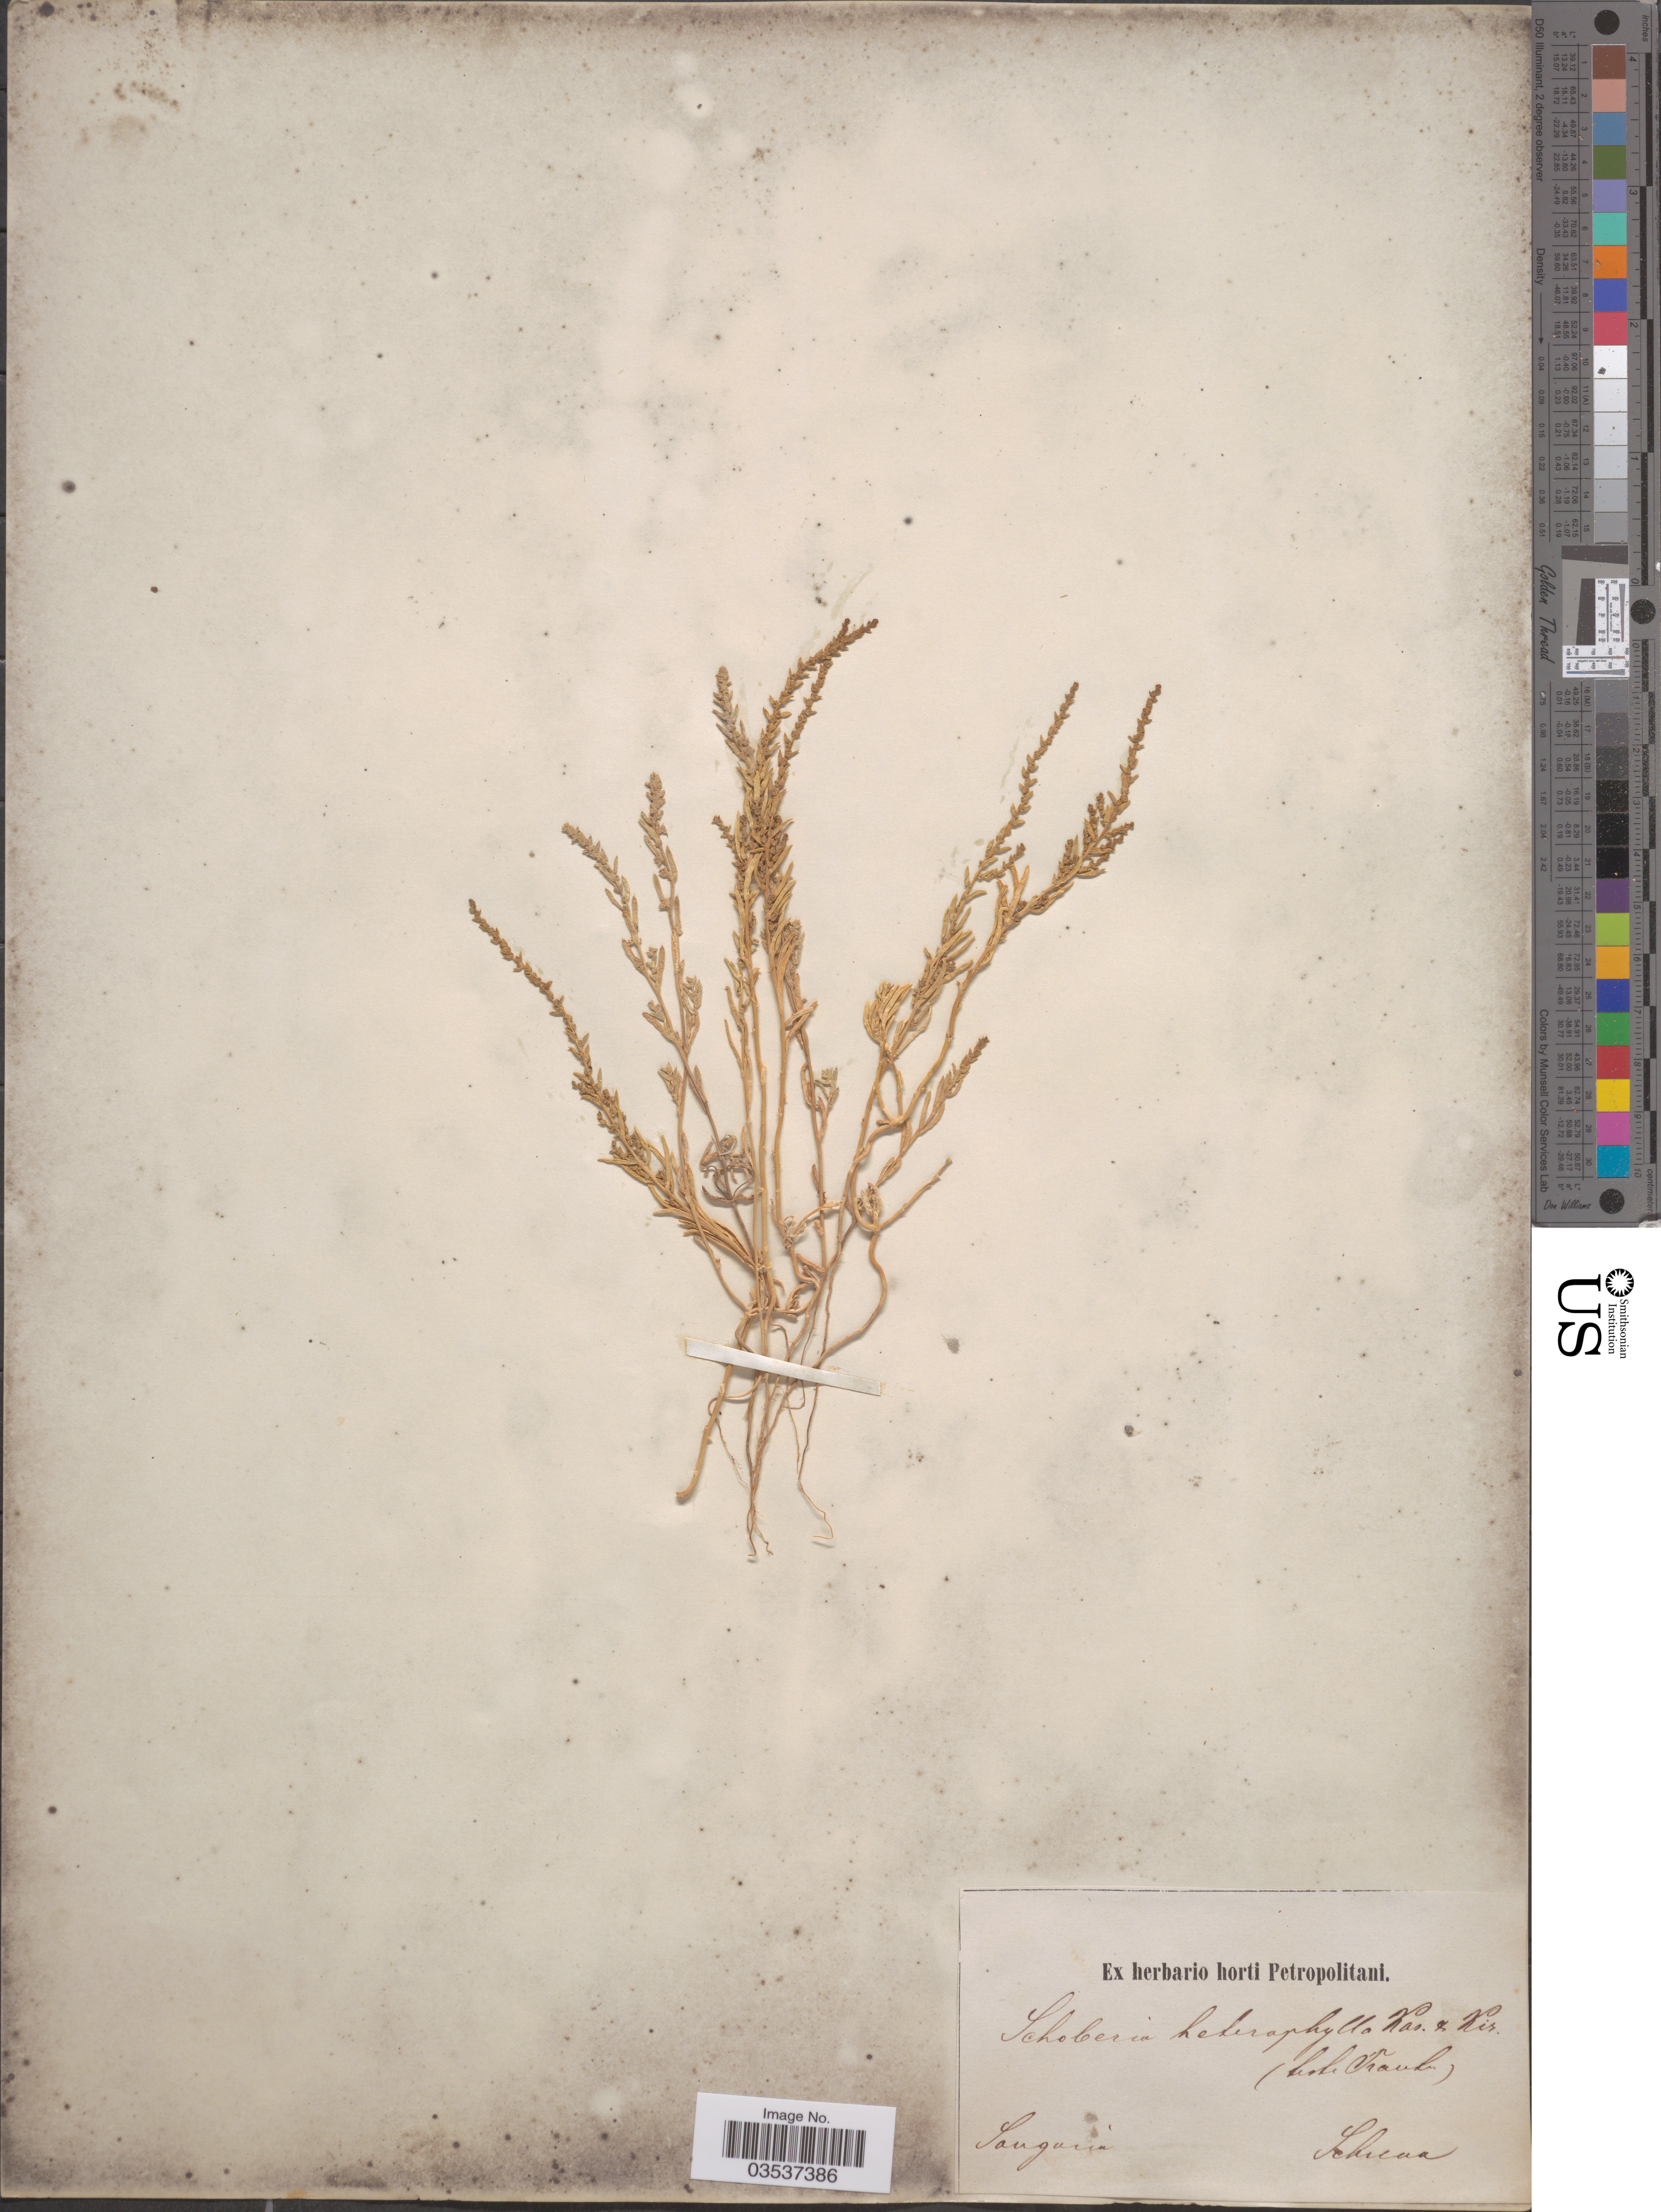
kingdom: Plantae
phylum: Tracheophyta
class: Magnoliopsida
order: Caryophyllales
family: Amaranthaceae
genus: Suaeda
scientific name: Suaeda heterophylla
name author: Bunge ex Boiss.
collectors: A.G. Schrenk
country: Kazakhstan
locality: Songaria.